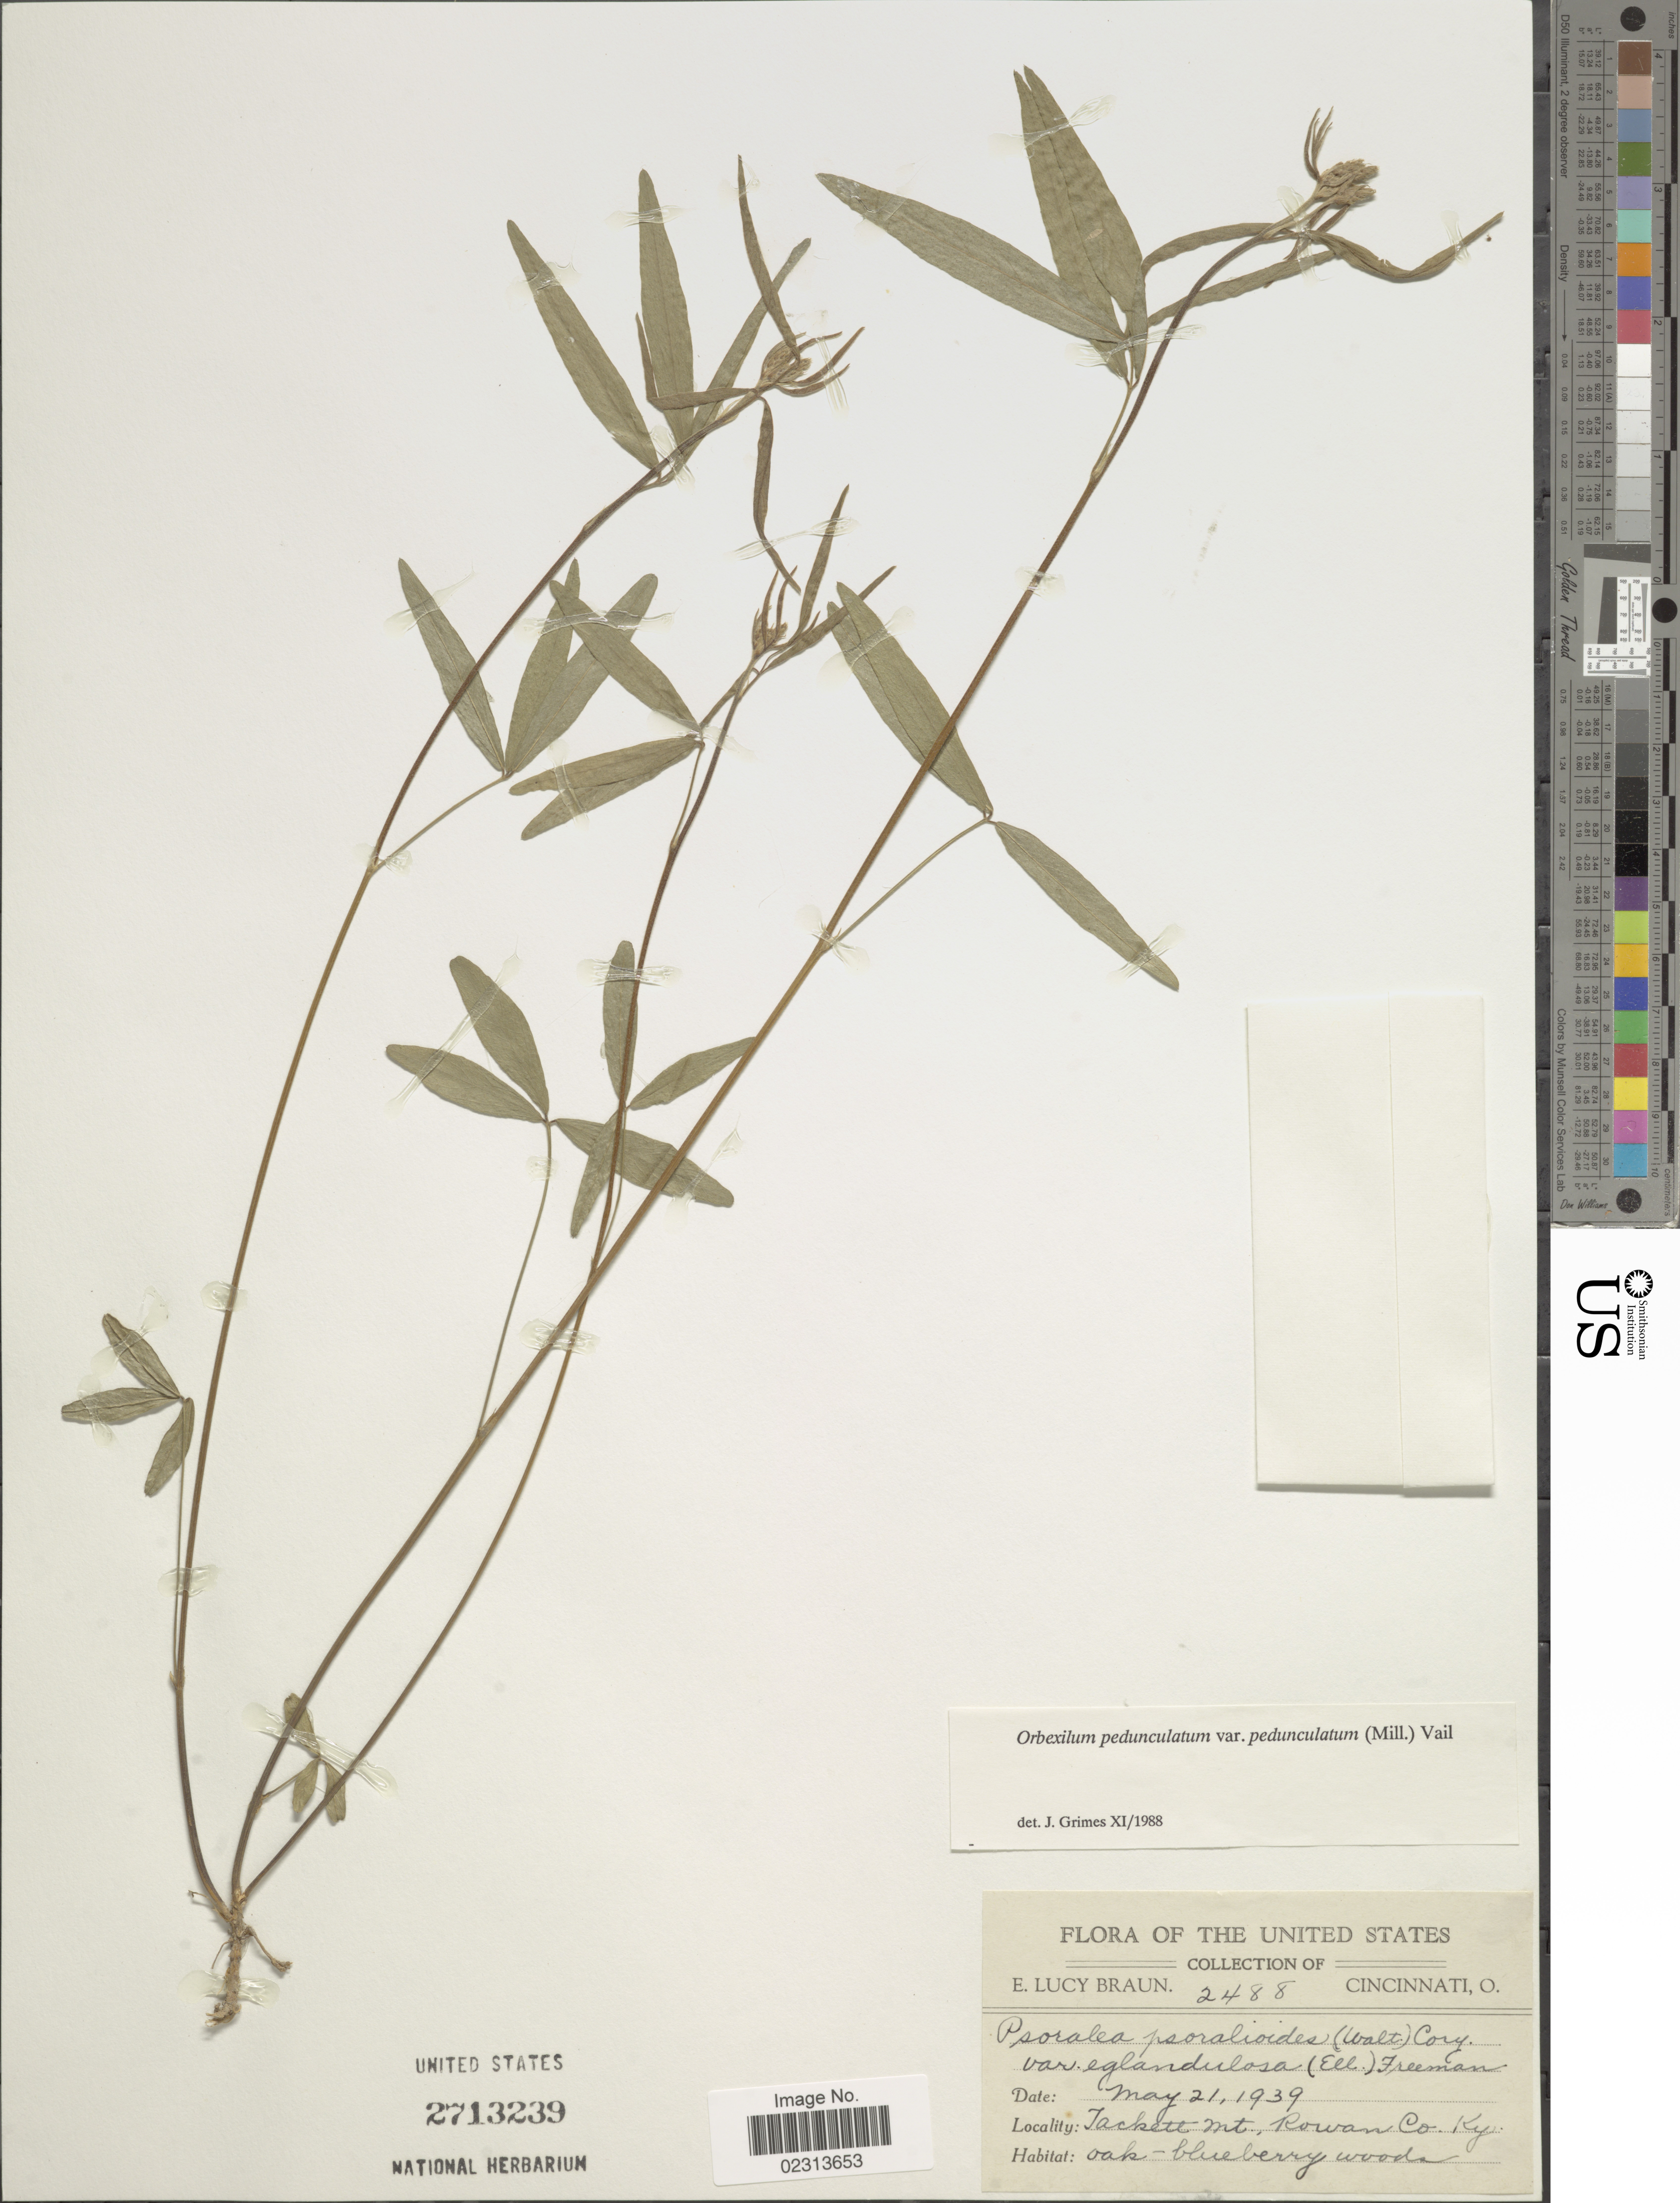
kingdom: Plantae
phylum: Tracheophyta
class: Magnoliopsida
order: Fabales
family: Fabaceae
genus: Orbexilum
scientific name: Orbexilum pedunculatum var. pedunculatum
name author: (Miller) Rydberg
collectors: E. L. Braun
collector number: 2488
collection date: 1939-05-21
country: United States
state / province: Kentucky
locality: Jackett Mt., Rowan Co.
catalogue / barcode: US 2713239